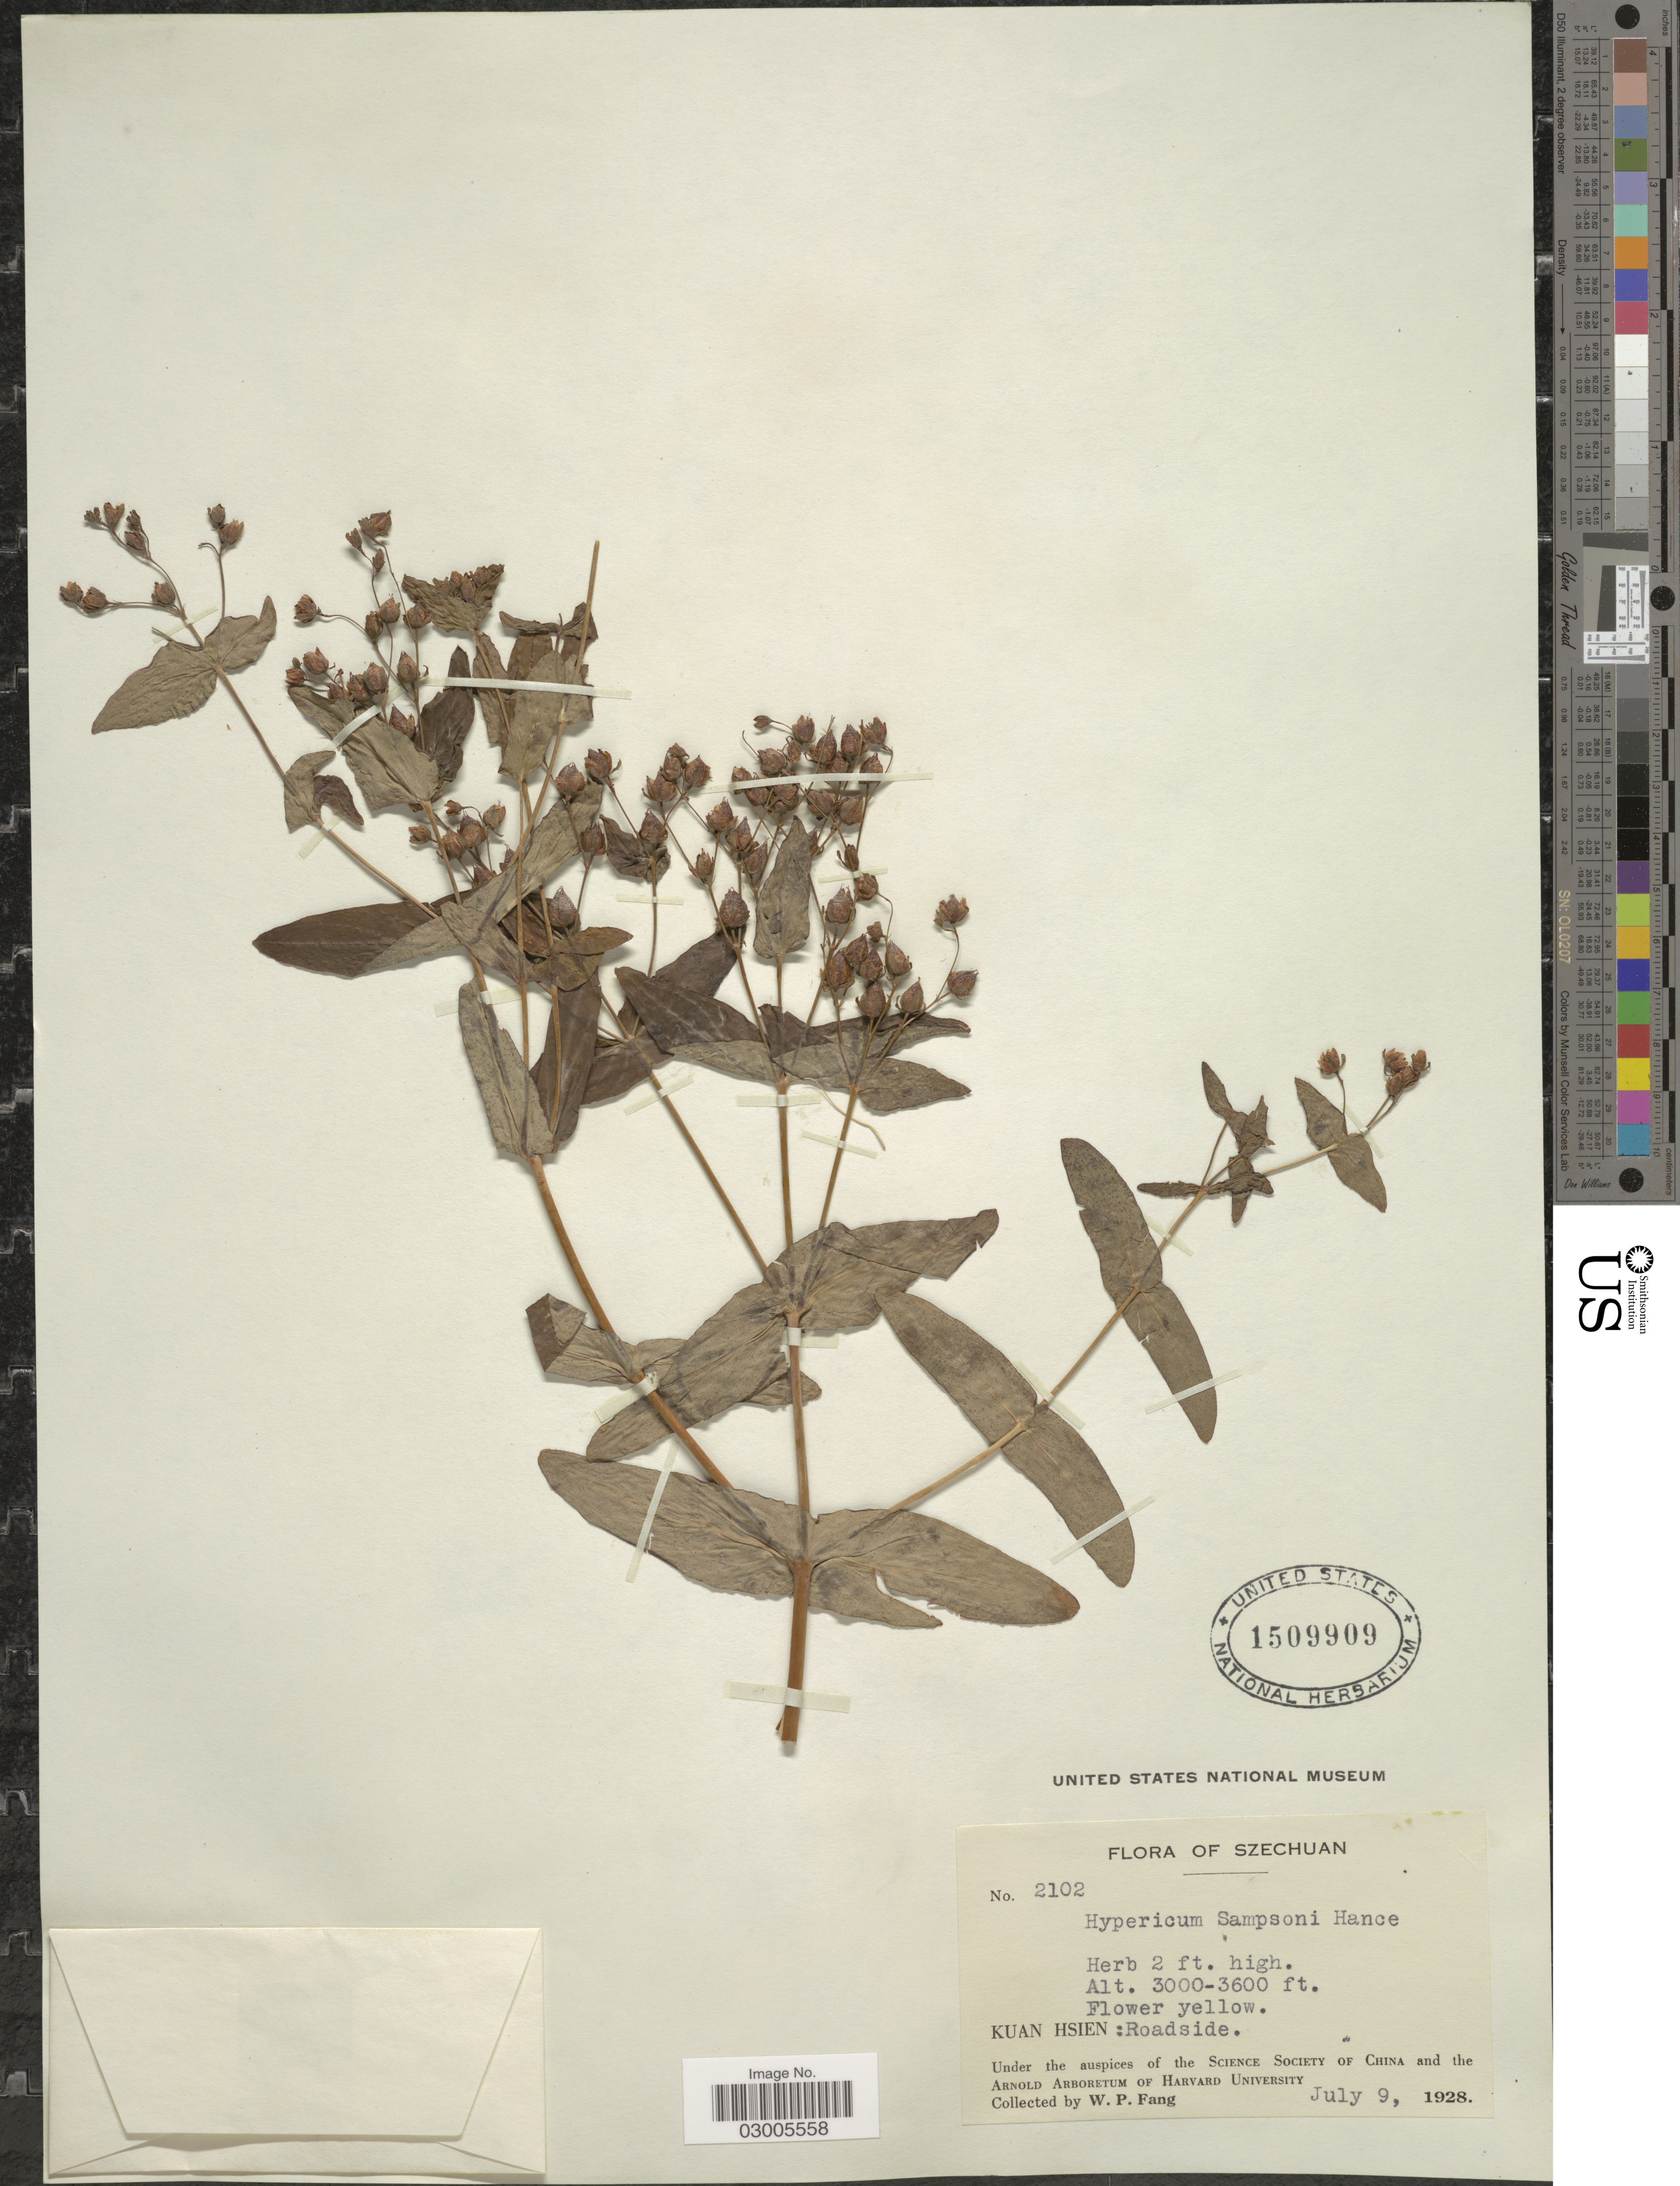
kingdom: Plantae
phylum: Tracheophyta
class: Magnoliopsida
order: Malpighiales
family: Hypericaceae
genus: Hypericum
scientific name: Hypericum sampsonii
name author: Hance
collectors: W. P. Fang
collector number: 2102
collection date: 1928-07-09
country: China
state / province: Sichuan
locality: Szechuan. Kuan Hsien.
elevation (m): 914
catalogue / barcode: US 1509909